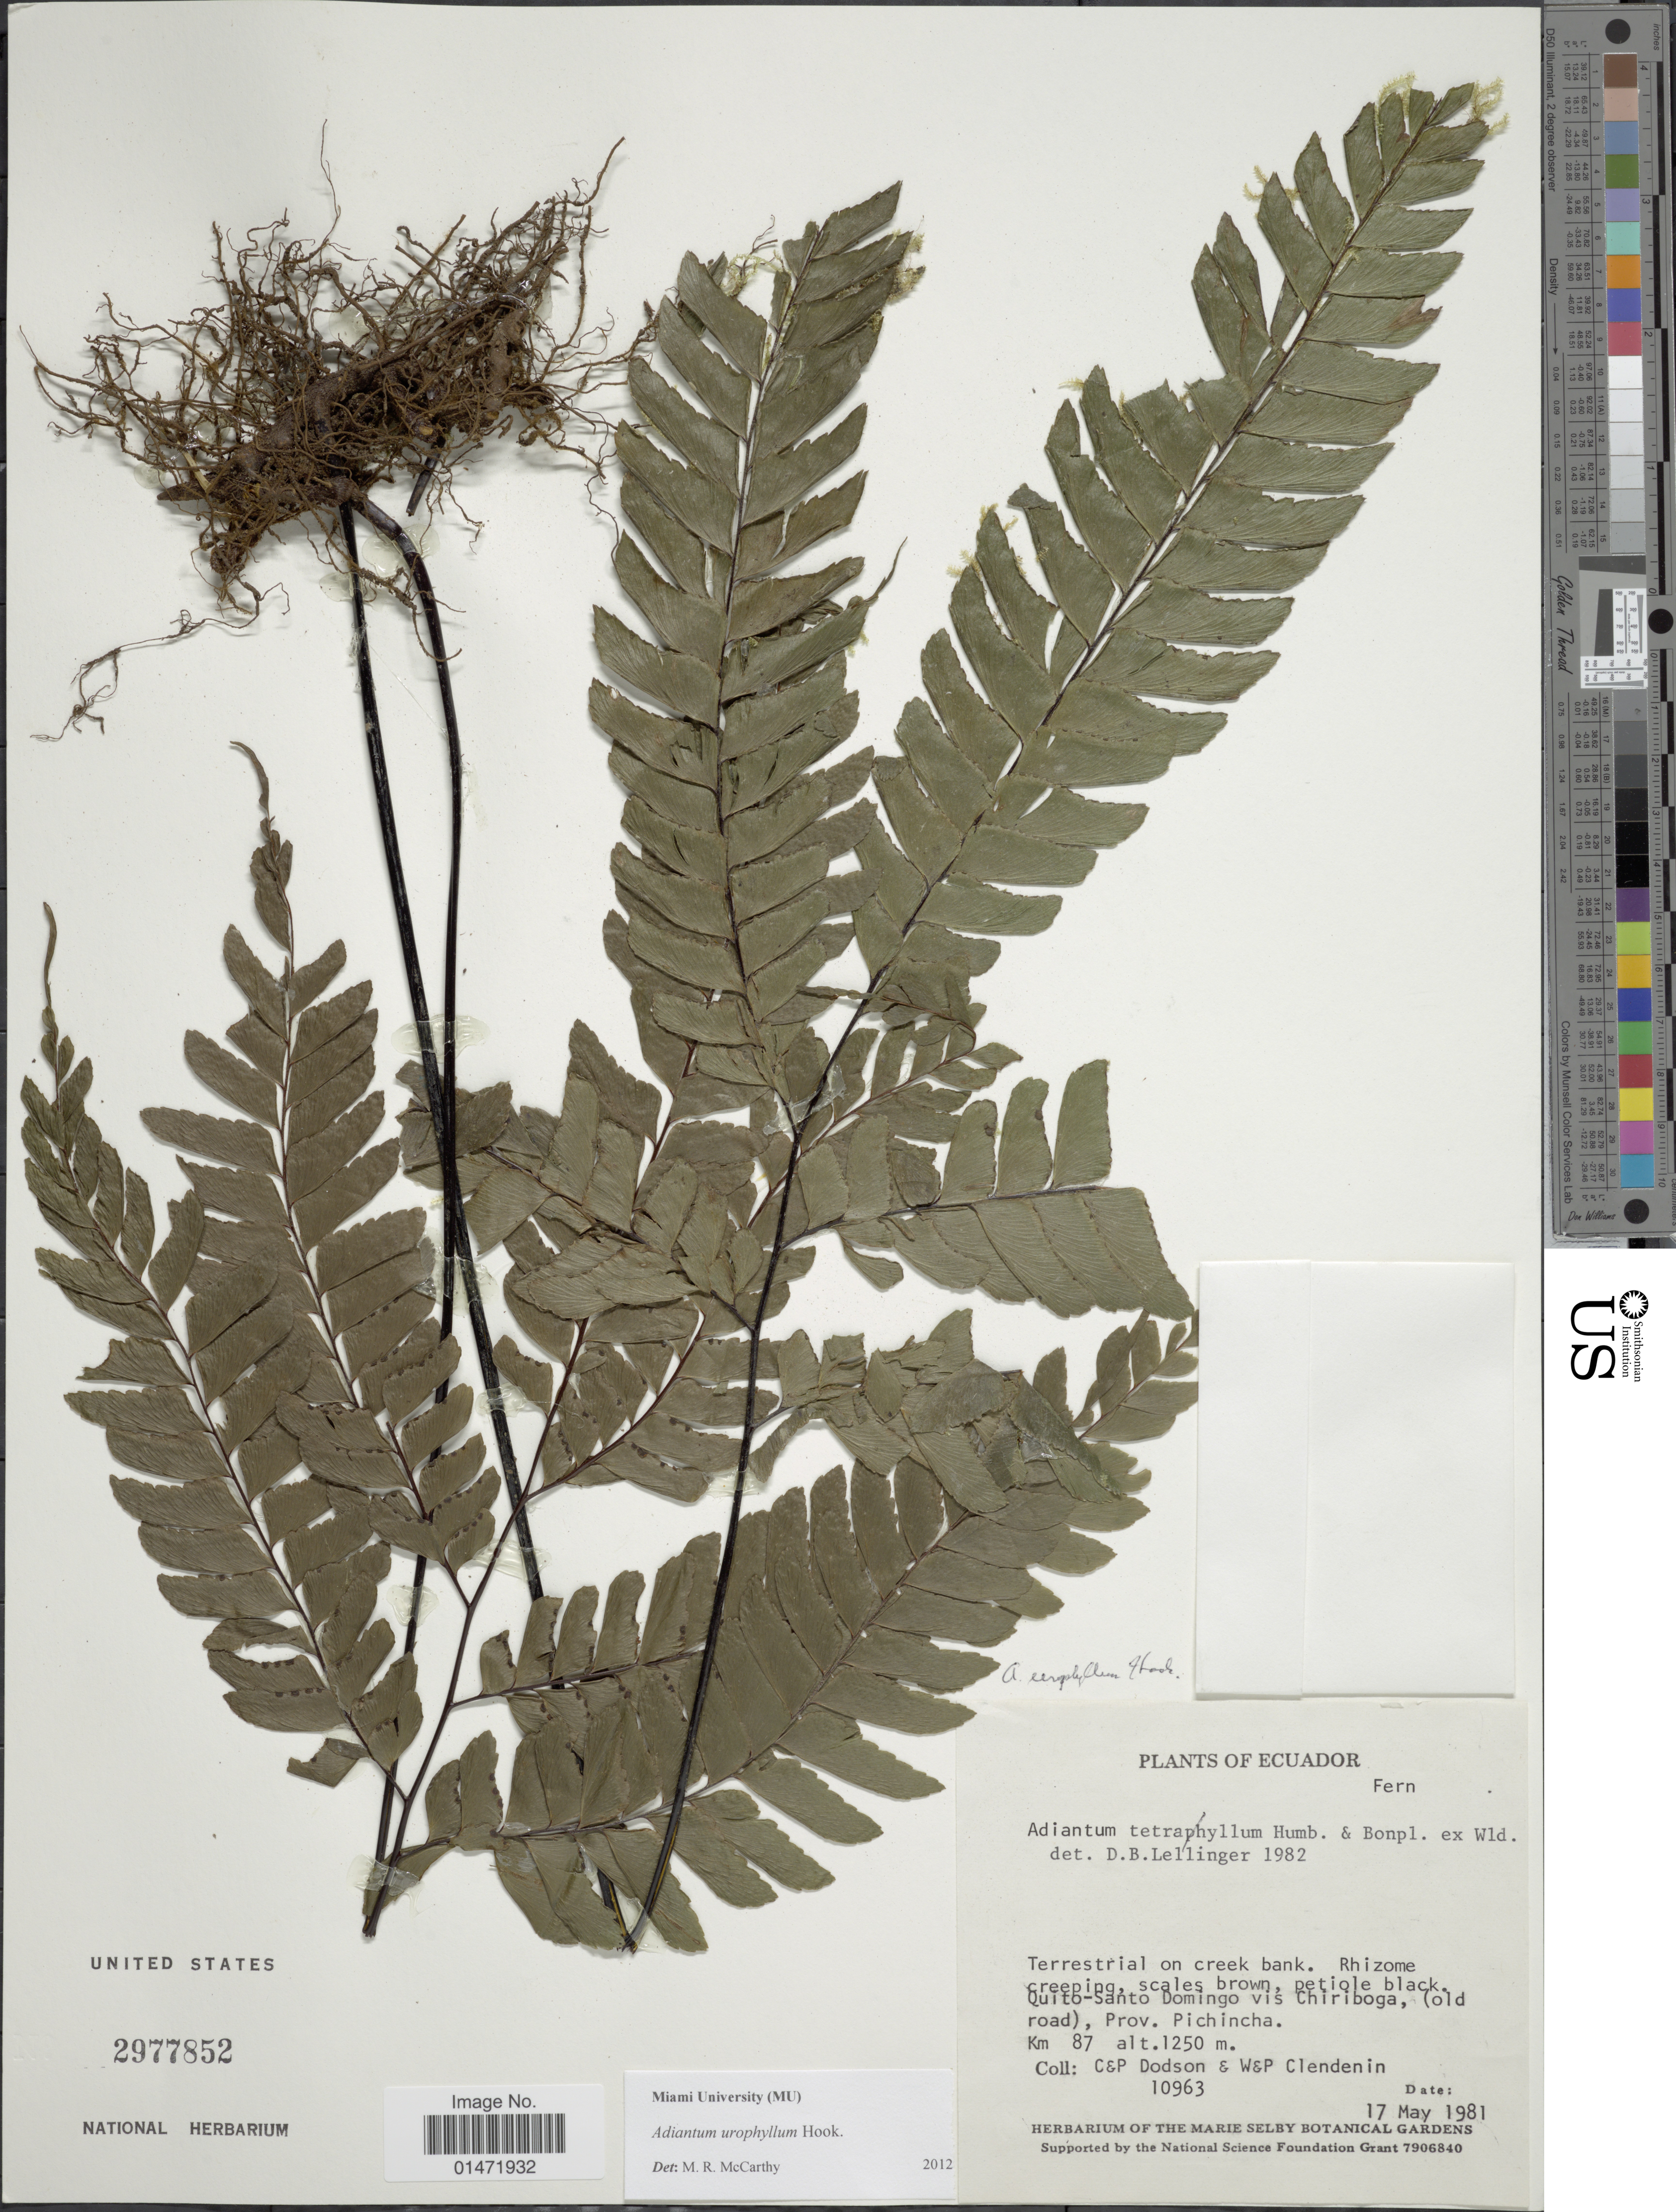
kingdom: Plantae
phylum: Tracheophyta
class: Polypodiopsida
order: Polypodiales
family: Pteridaceae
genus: Adiantum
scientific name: Adiantum urophyllum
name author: Hook.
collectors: C. Dodson, P. M. Dodson, W. Clendenin & P. Clendenin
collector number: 10963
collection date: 1981-05-17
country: Ecuador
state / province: Pichincha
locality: Quito-Santo Domingo vis Chiriboga, (old road)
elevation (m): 1250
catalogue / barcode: US 2977852